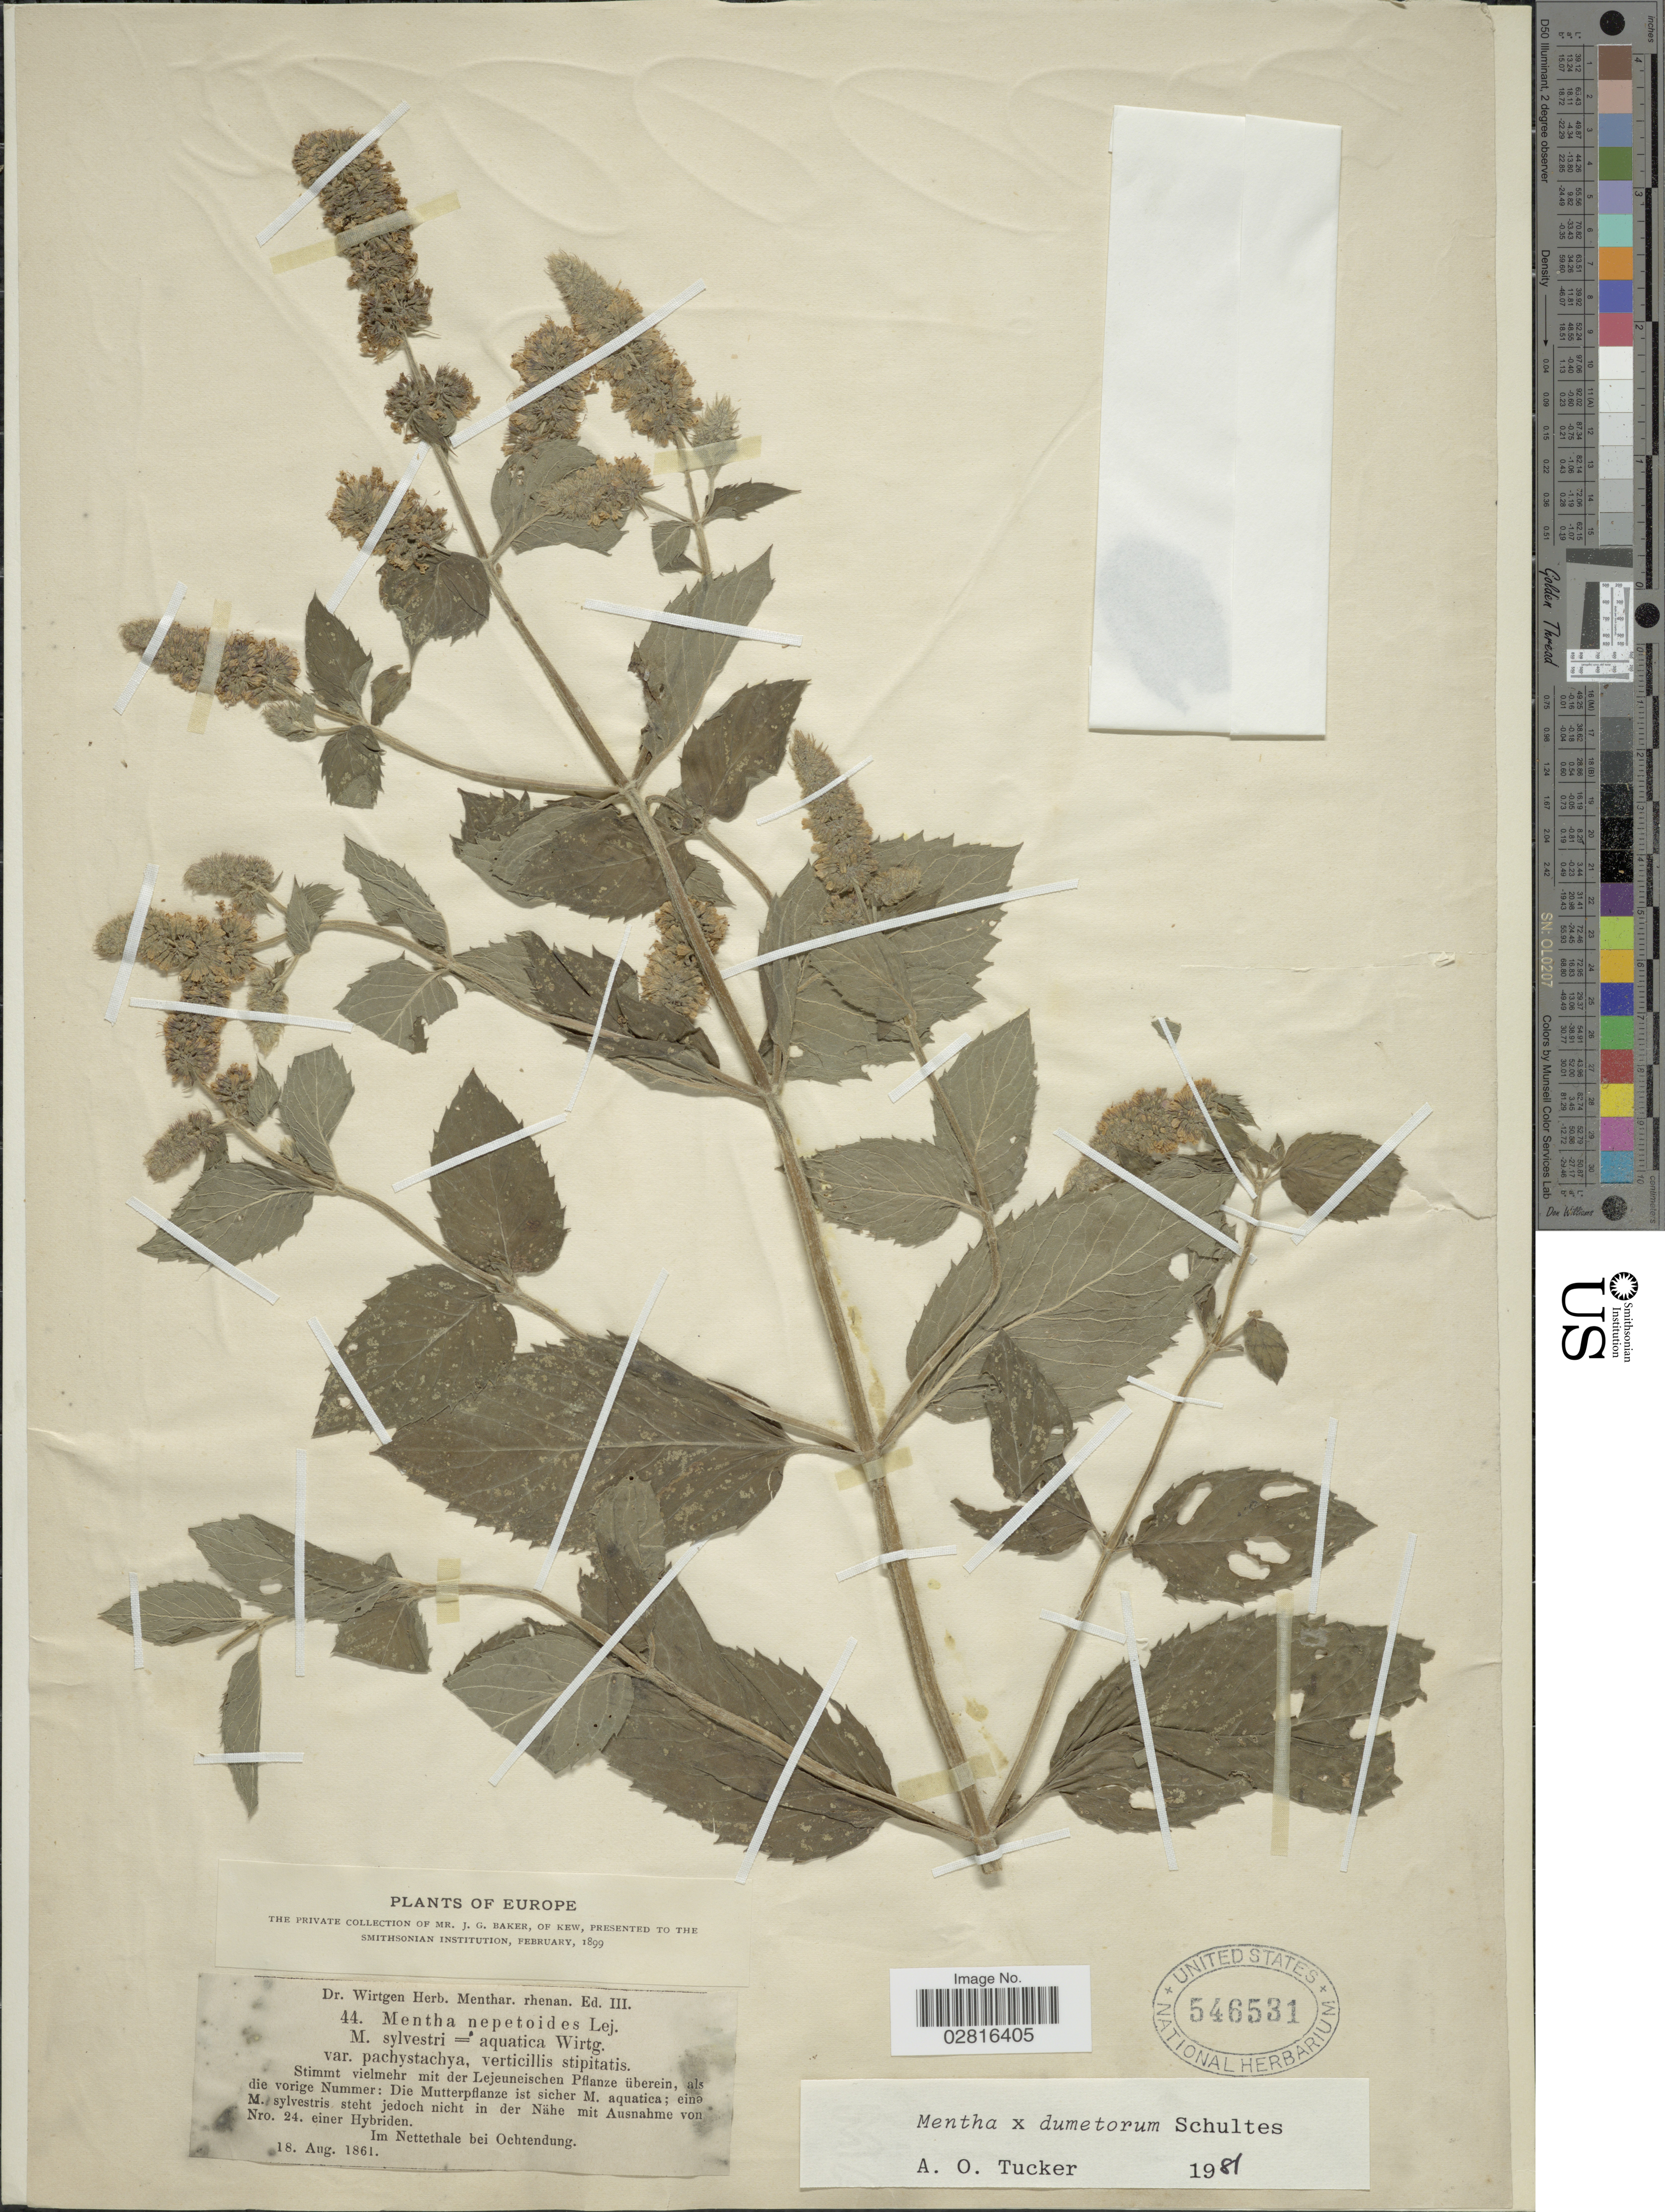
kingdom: Plantae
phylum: Tracheophyta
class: Magnoliopsida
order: Lamiales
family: Lamiaceae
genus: Mentha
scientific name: Mentha x dumetorum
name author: Schult.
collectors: J. G. Baker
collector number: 44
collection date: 1861-08-18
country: Germany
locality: Im Nettethale bei Ochtendung. Europe.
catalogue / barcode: US 546531